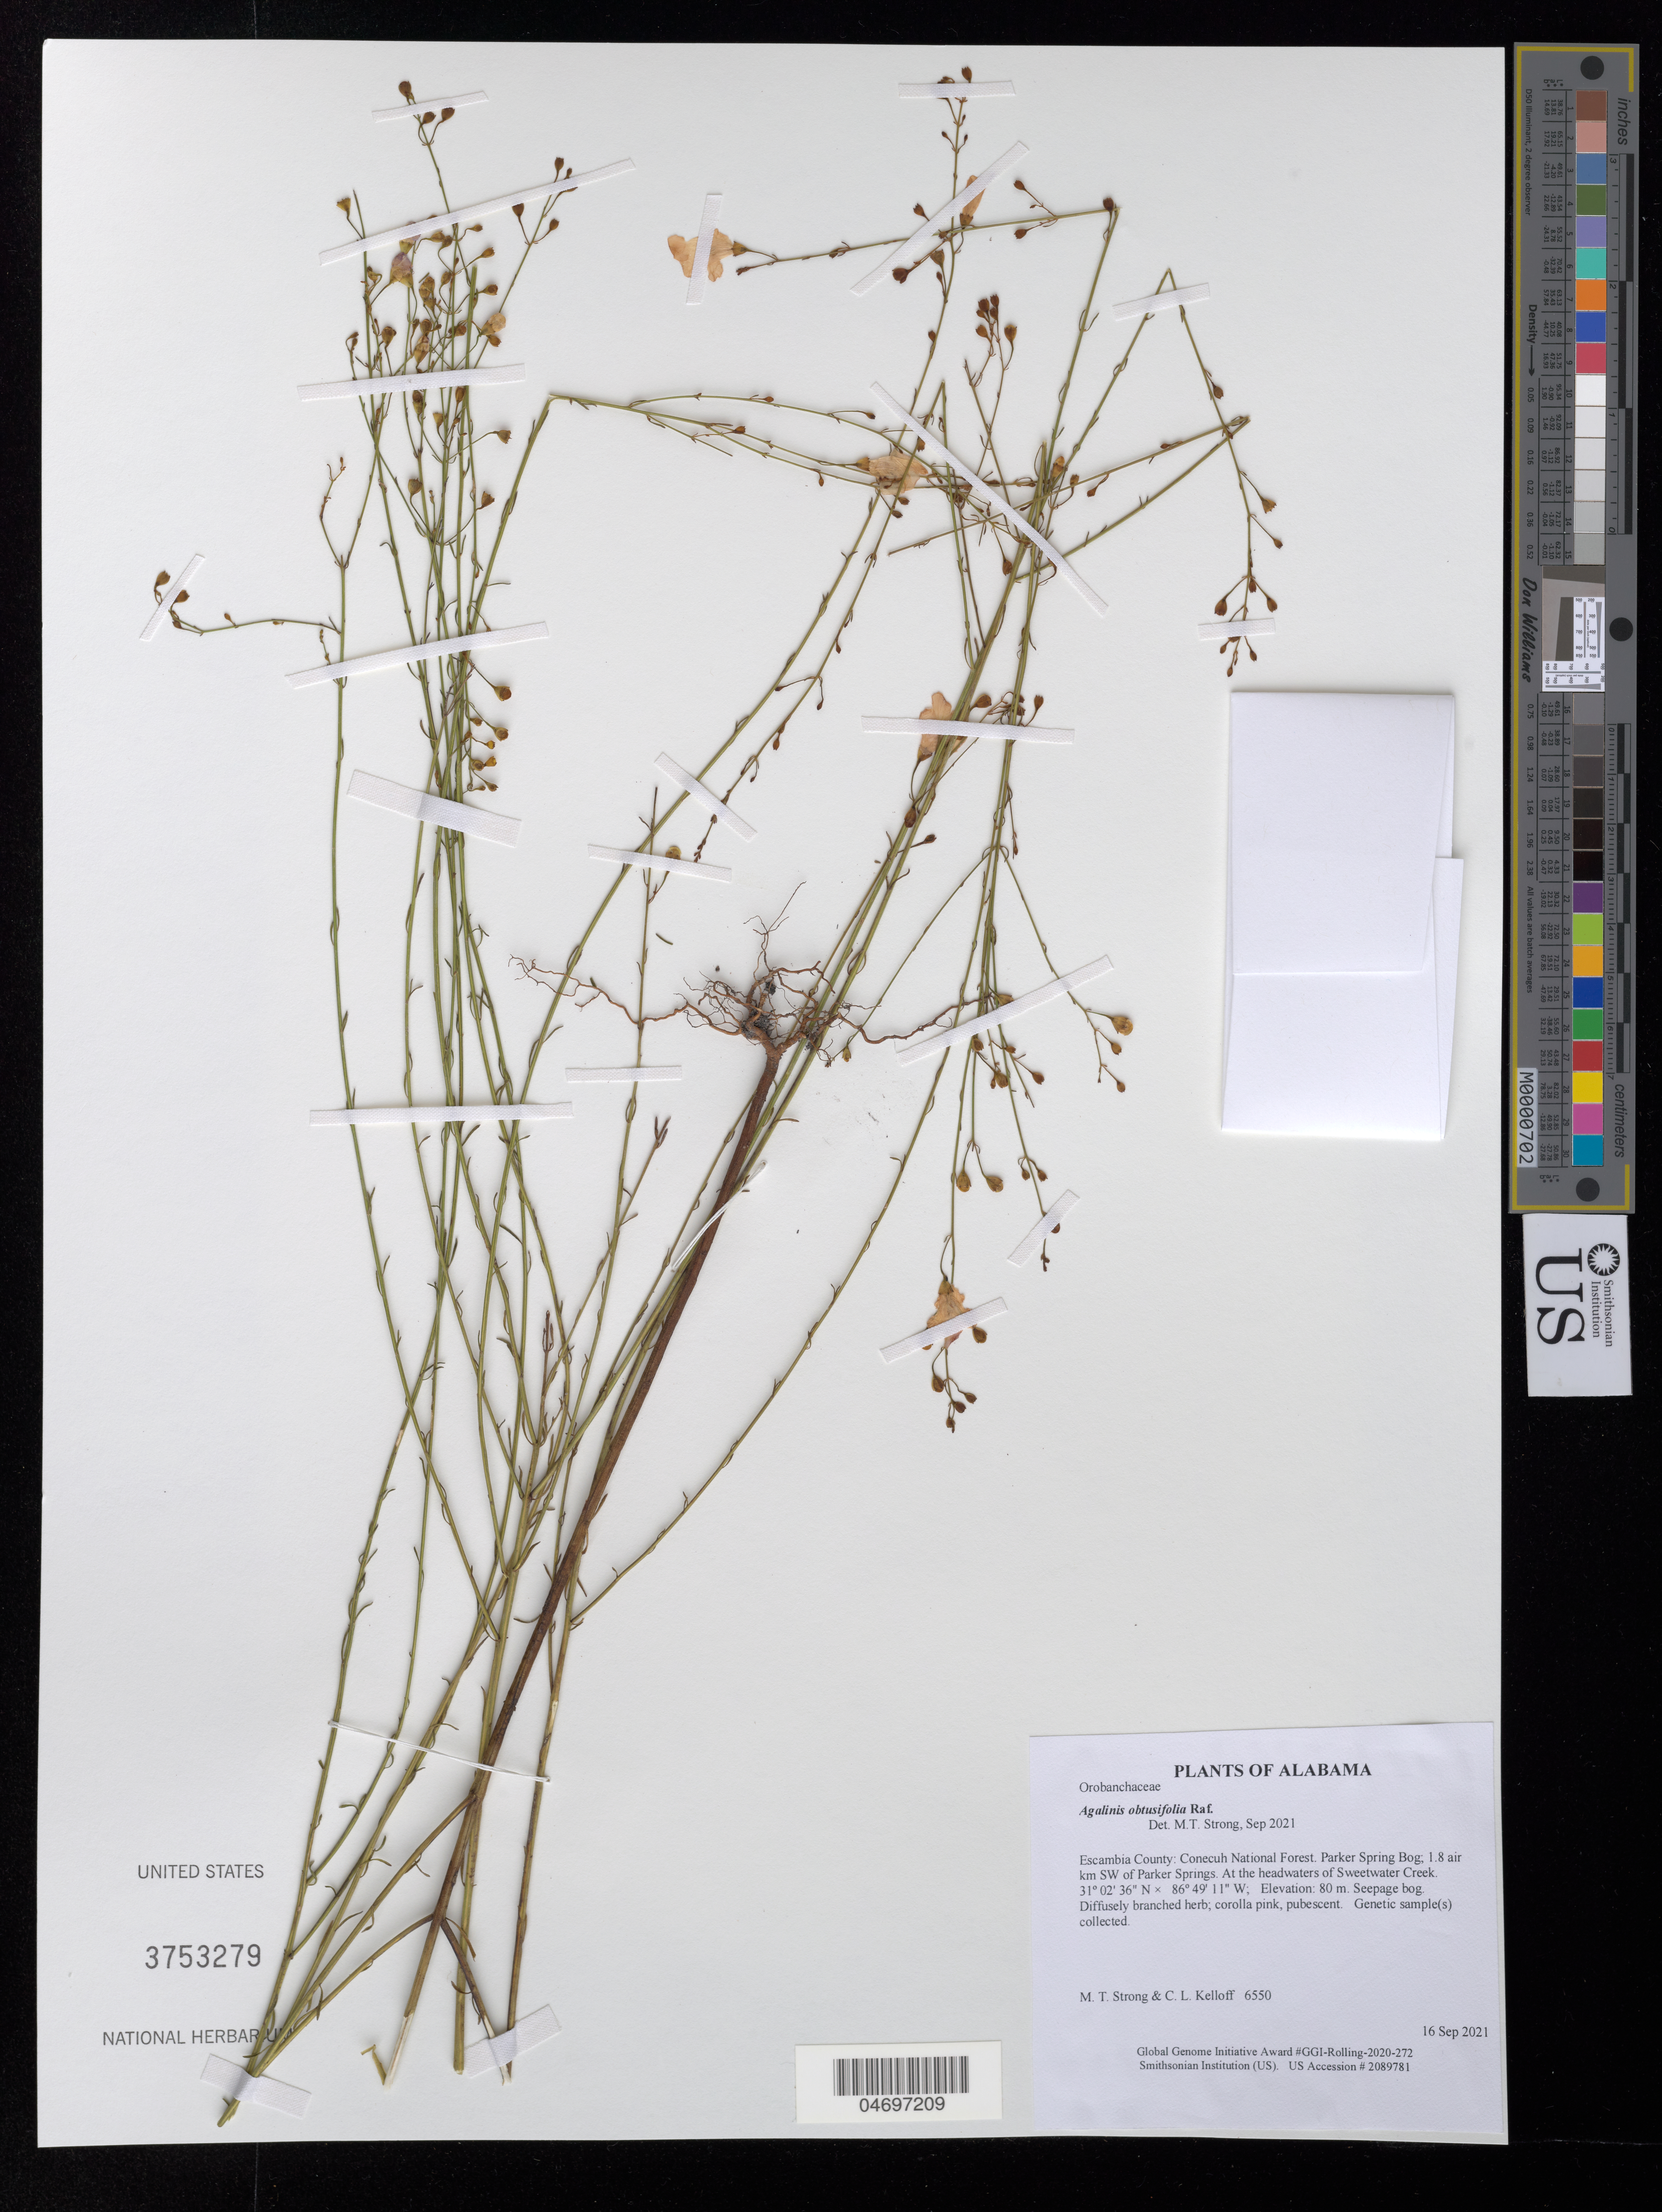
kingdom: Plantae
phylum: Tracheophyta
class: Magnoliopsida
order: Lamiales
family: Orobanchaceae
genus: Agalinis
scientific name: Agalinis obtusifolia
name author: Raf.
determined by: Strong, Mark T.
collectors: M. T. Strong & C. L. Kelloff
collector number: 6550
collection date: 2021-09-16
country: United States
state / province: Alabama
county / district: Escambia County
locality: Conecuh National Forest. Parker Spring Bog; 1.8 air km SW of Parker Springs. At the headwaters of Sweetwater Creek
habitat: Seepage bog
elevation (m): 80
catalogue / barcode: US 3753279